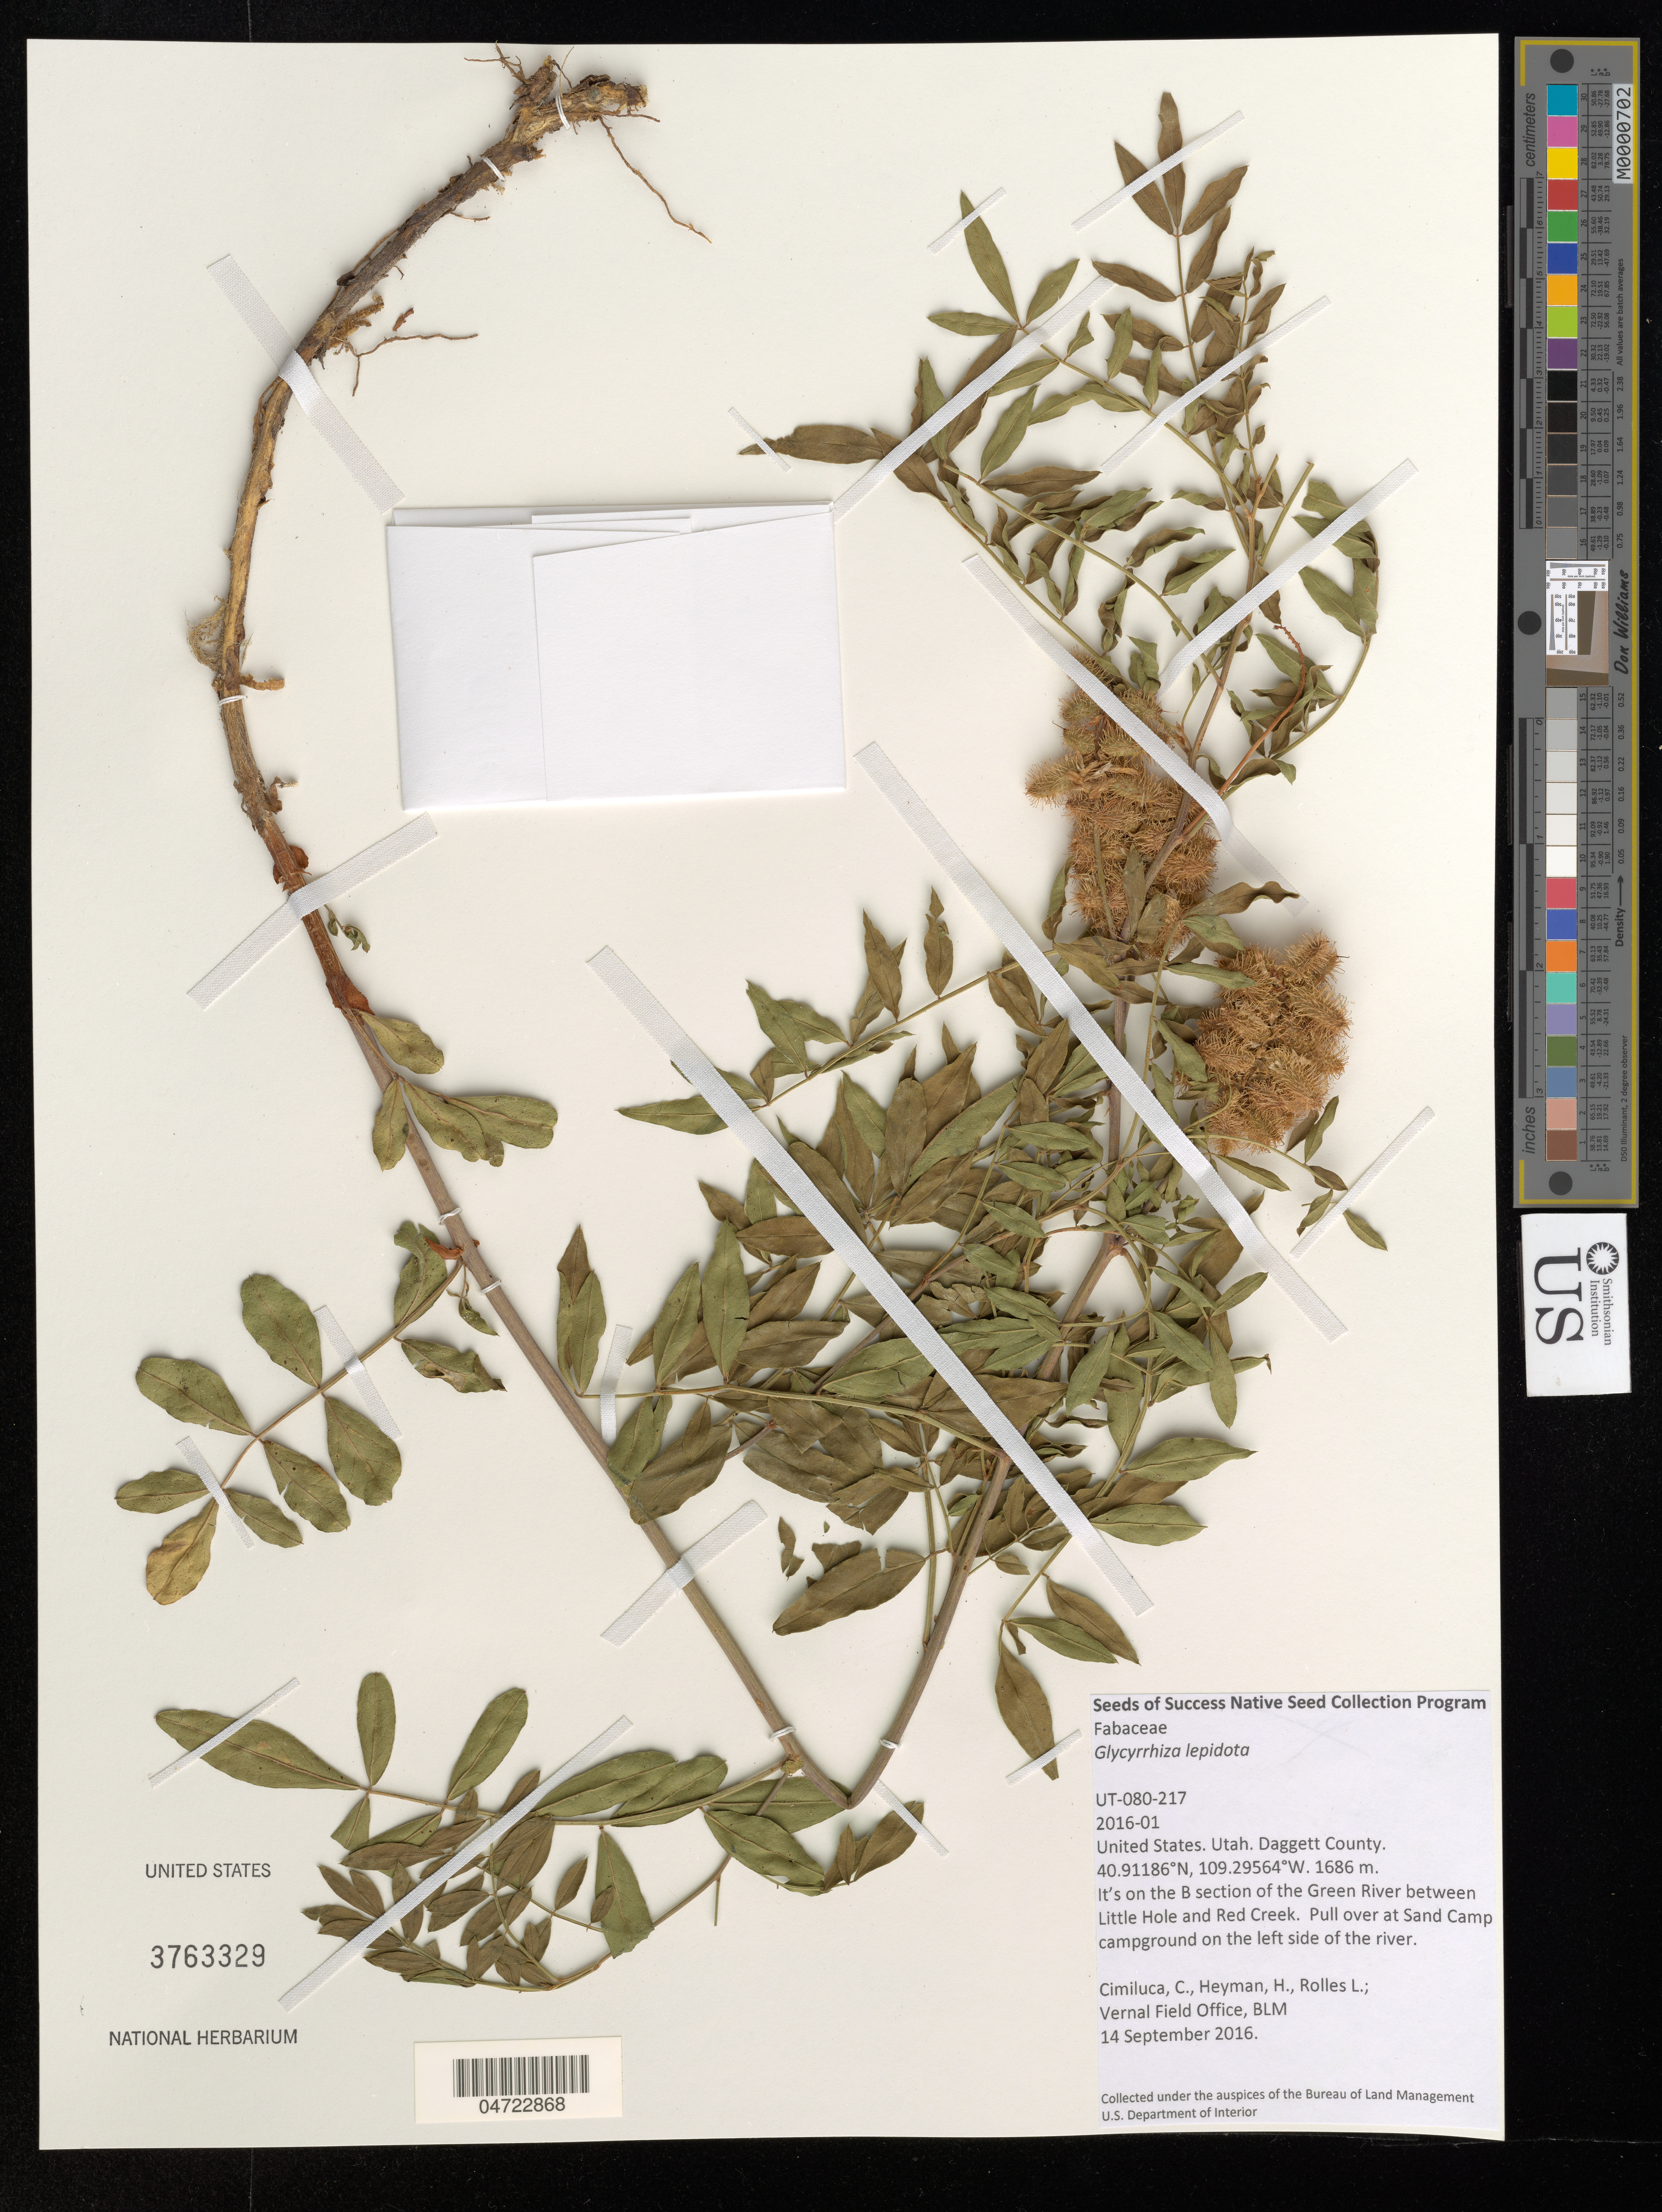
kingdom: Plantae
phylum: Tracheophyta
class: Magnoliopsida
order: Fabales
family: Fabaceae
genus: Glycyrrhiza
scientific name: Glycyrrhiza lepidota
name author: Pursh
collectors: C. Cimiluca, H. Heyman & L. Rolles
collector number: UT-080-217/2016-01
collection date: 2016-09-14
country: United States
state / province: Utah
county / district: Daggett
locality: Daggett County. It's on the B section of the Green River between Little Hole and Red Creek. Pull over at Sand Camp campground on the left side of the river.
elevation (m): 1686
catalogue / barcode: US 3763329